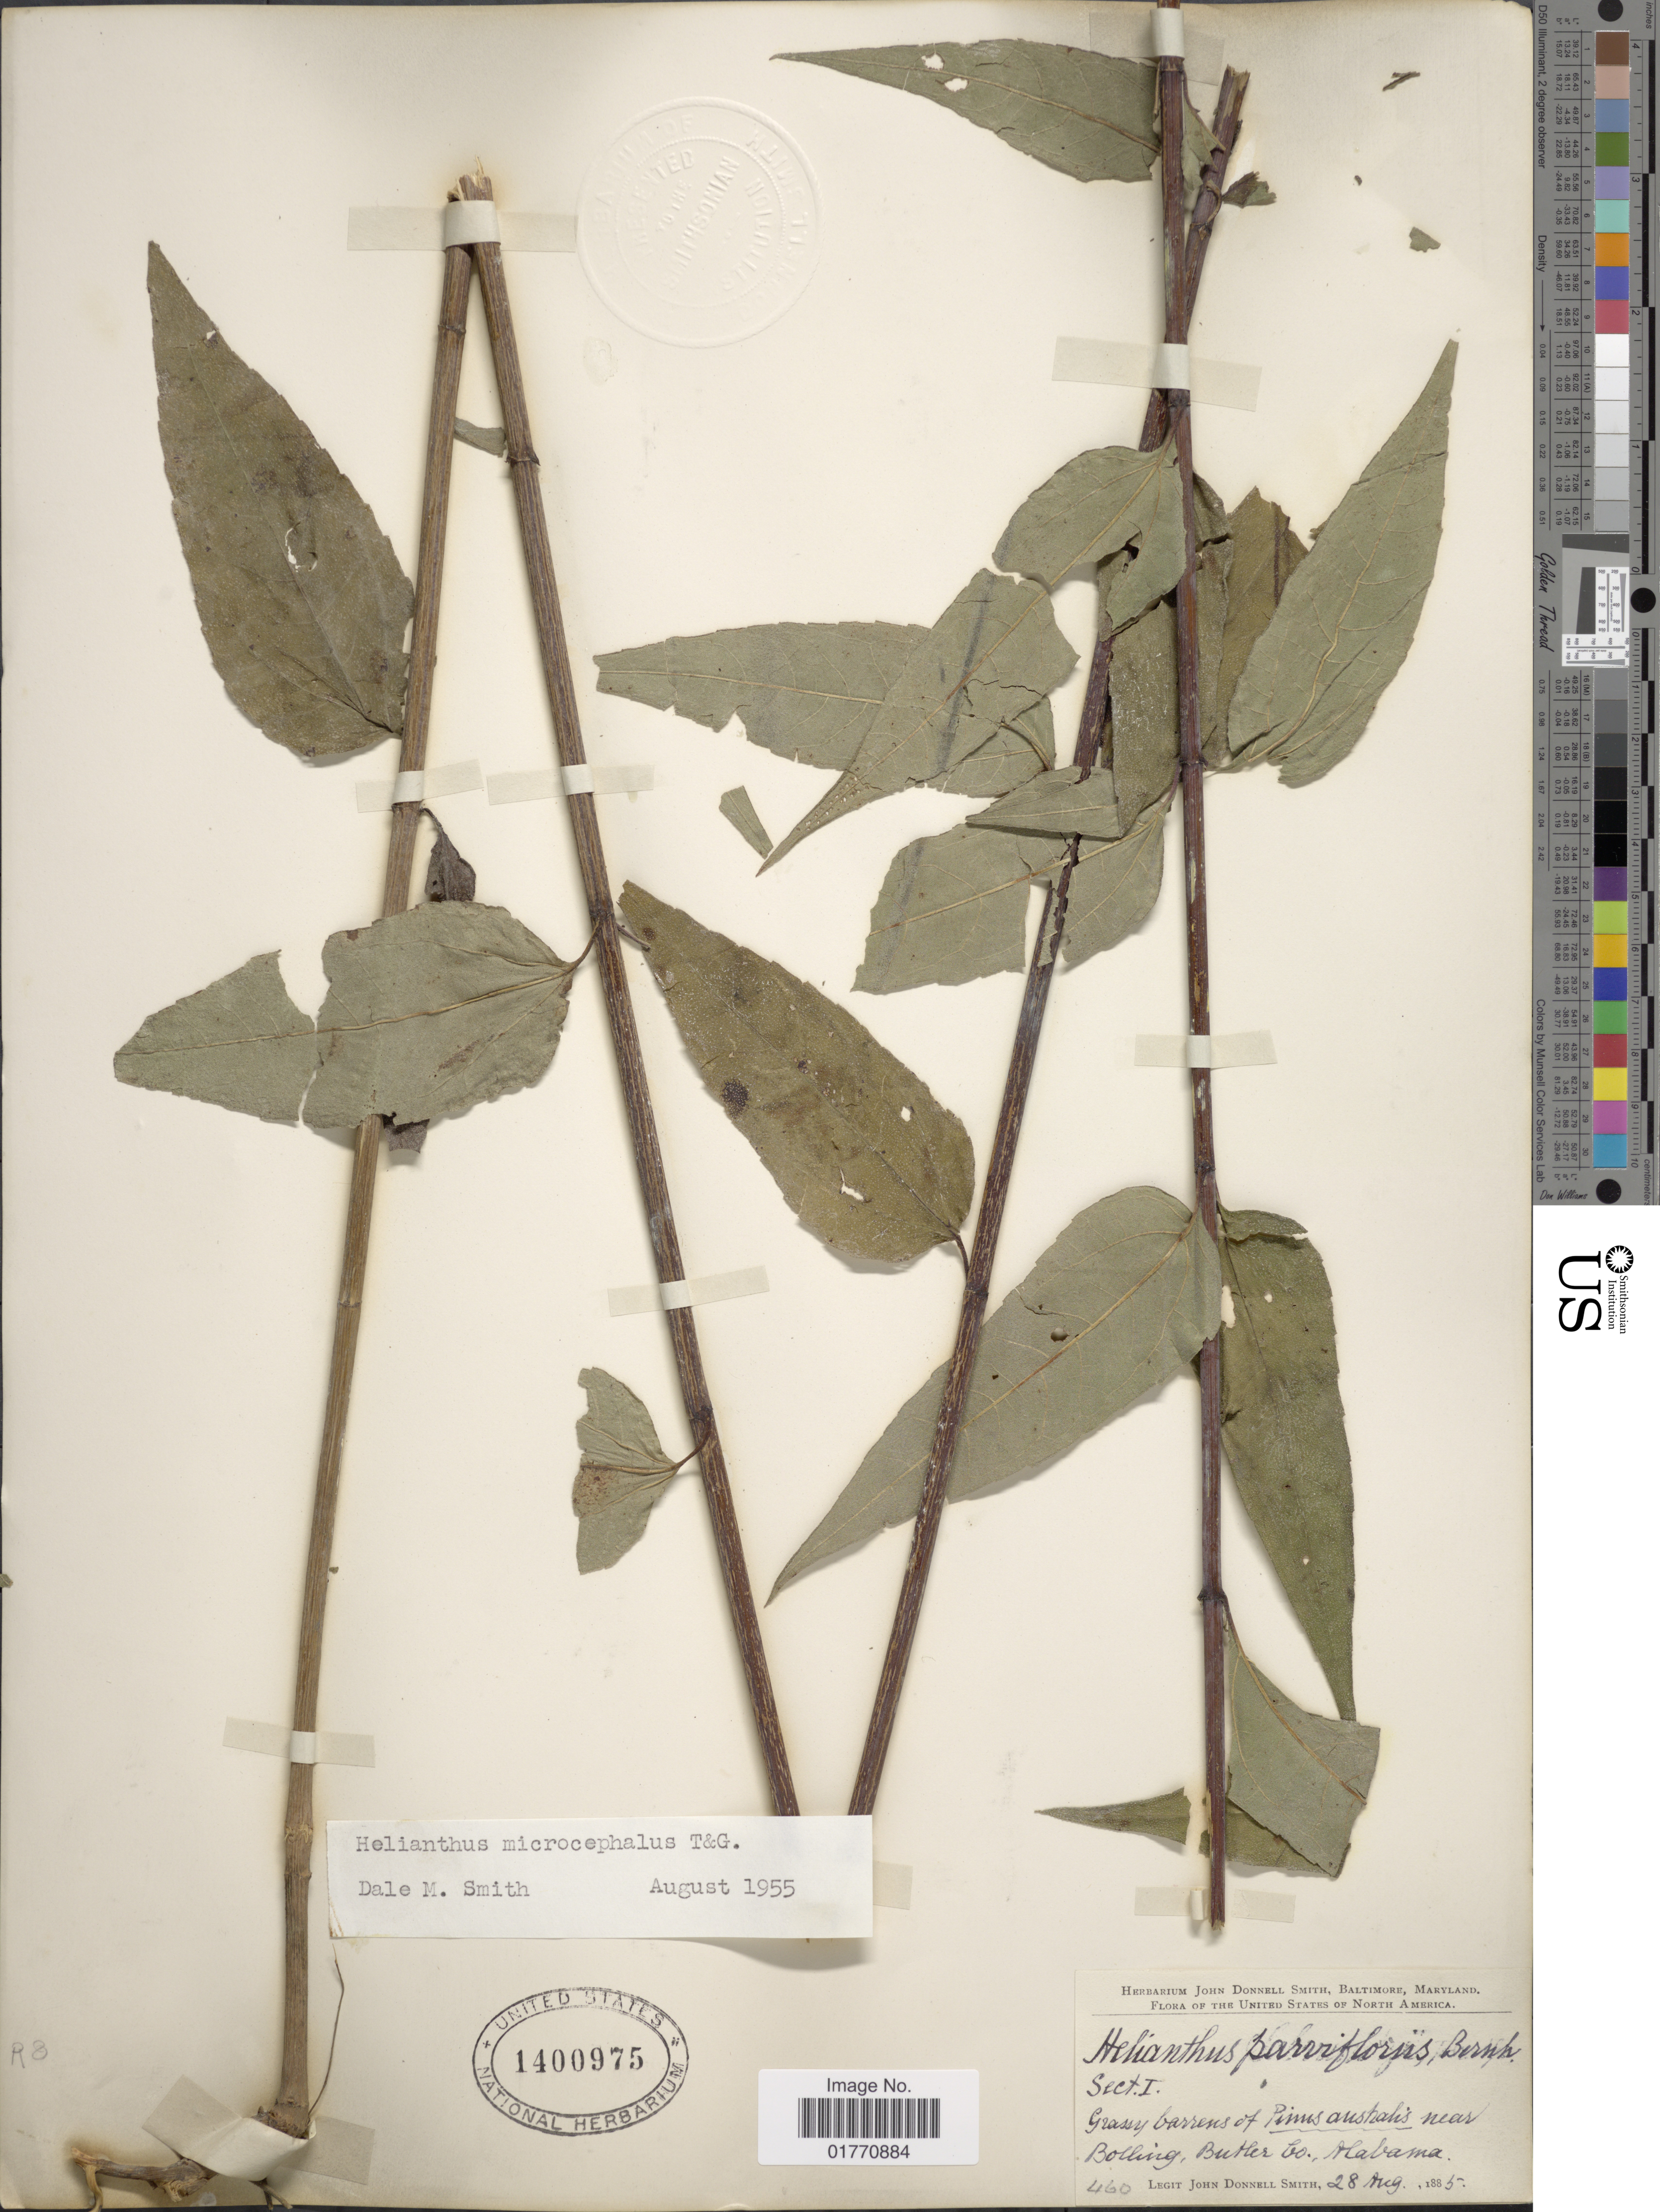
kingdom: Plantae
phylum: Tracheophyta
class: Magnoliopsida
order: Asterales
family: Asteraceae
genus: Helianthus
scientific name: Helianthus microcephalus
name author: Torr. & A. Gray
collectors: J. Donnell Smith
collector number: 460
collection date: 1885-08-28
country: United States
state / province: Alabama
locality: Grassy barrens of pinus australis near Bolling, Butler Co.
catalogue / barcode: US 1400975